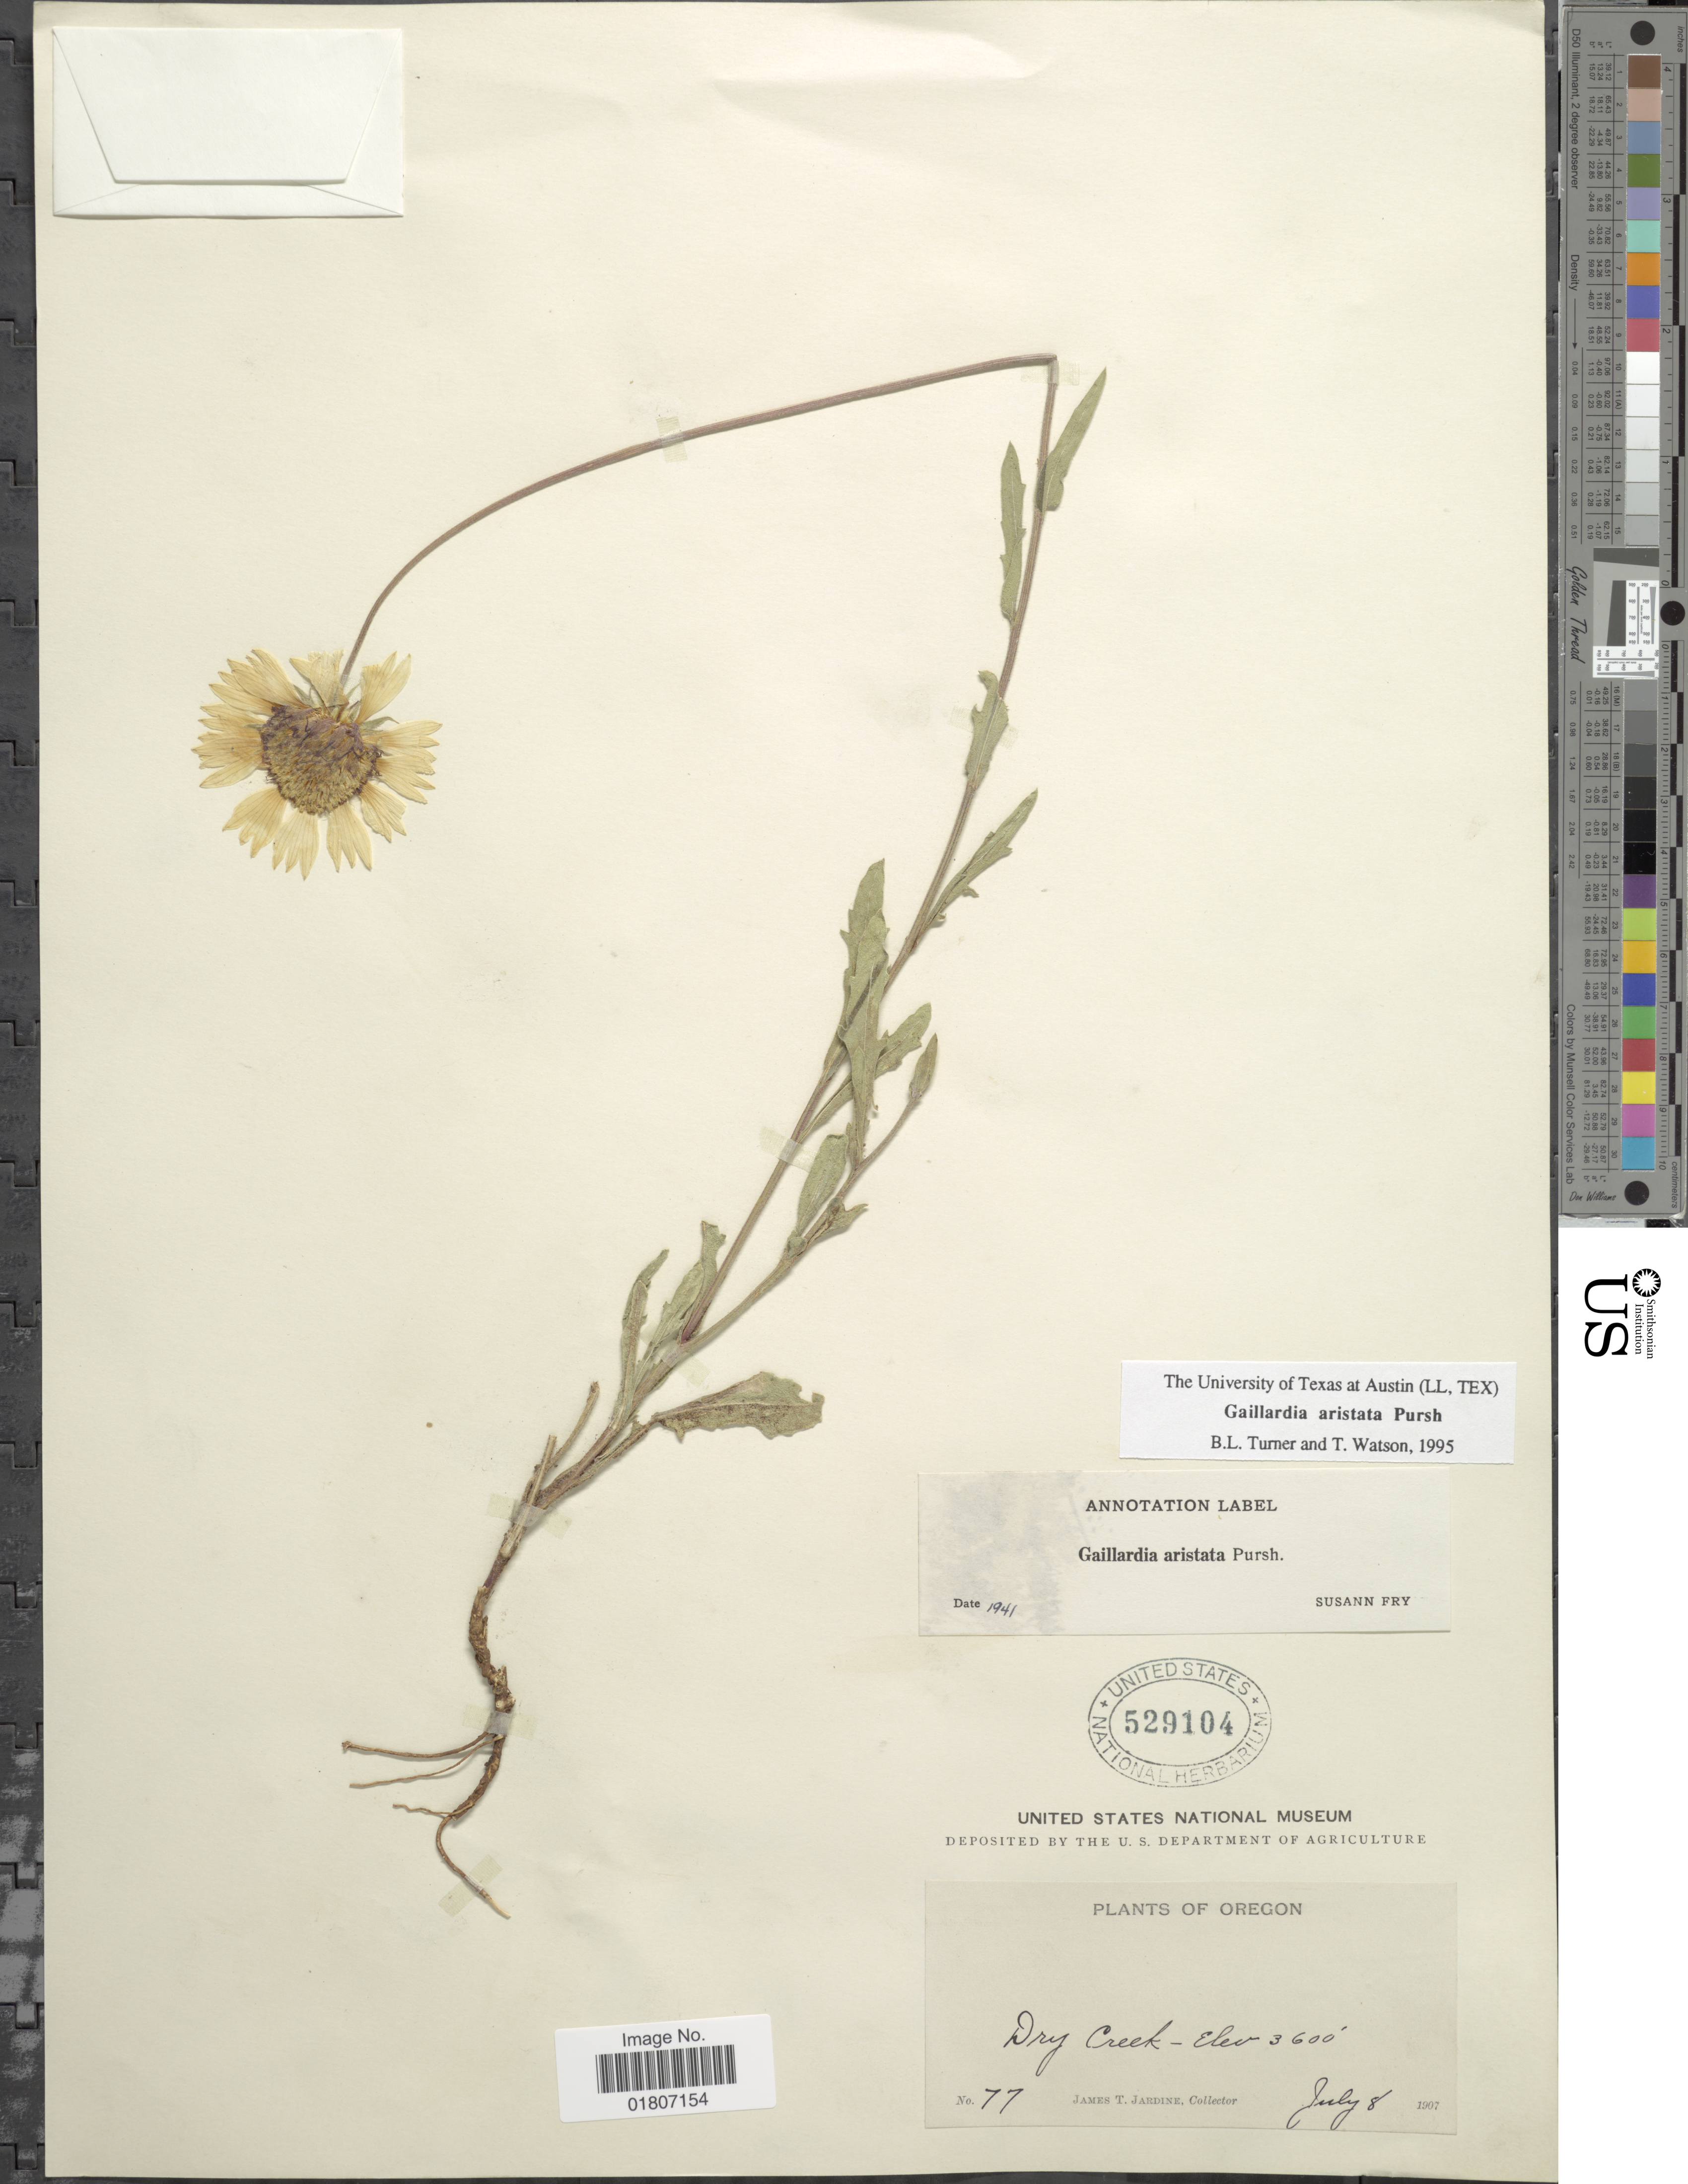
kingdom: Plantae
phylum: Tracheophyta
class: Magnoliopsida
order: Asterales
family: Asteraceae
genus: Gaillardia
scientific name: Gaillardia aristata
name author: Pursh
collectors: J. T. Jardine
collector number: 77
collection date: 1907-07-08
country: United States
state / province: Oregon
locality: Dry Creek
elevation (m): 1097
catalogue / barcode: US 529104